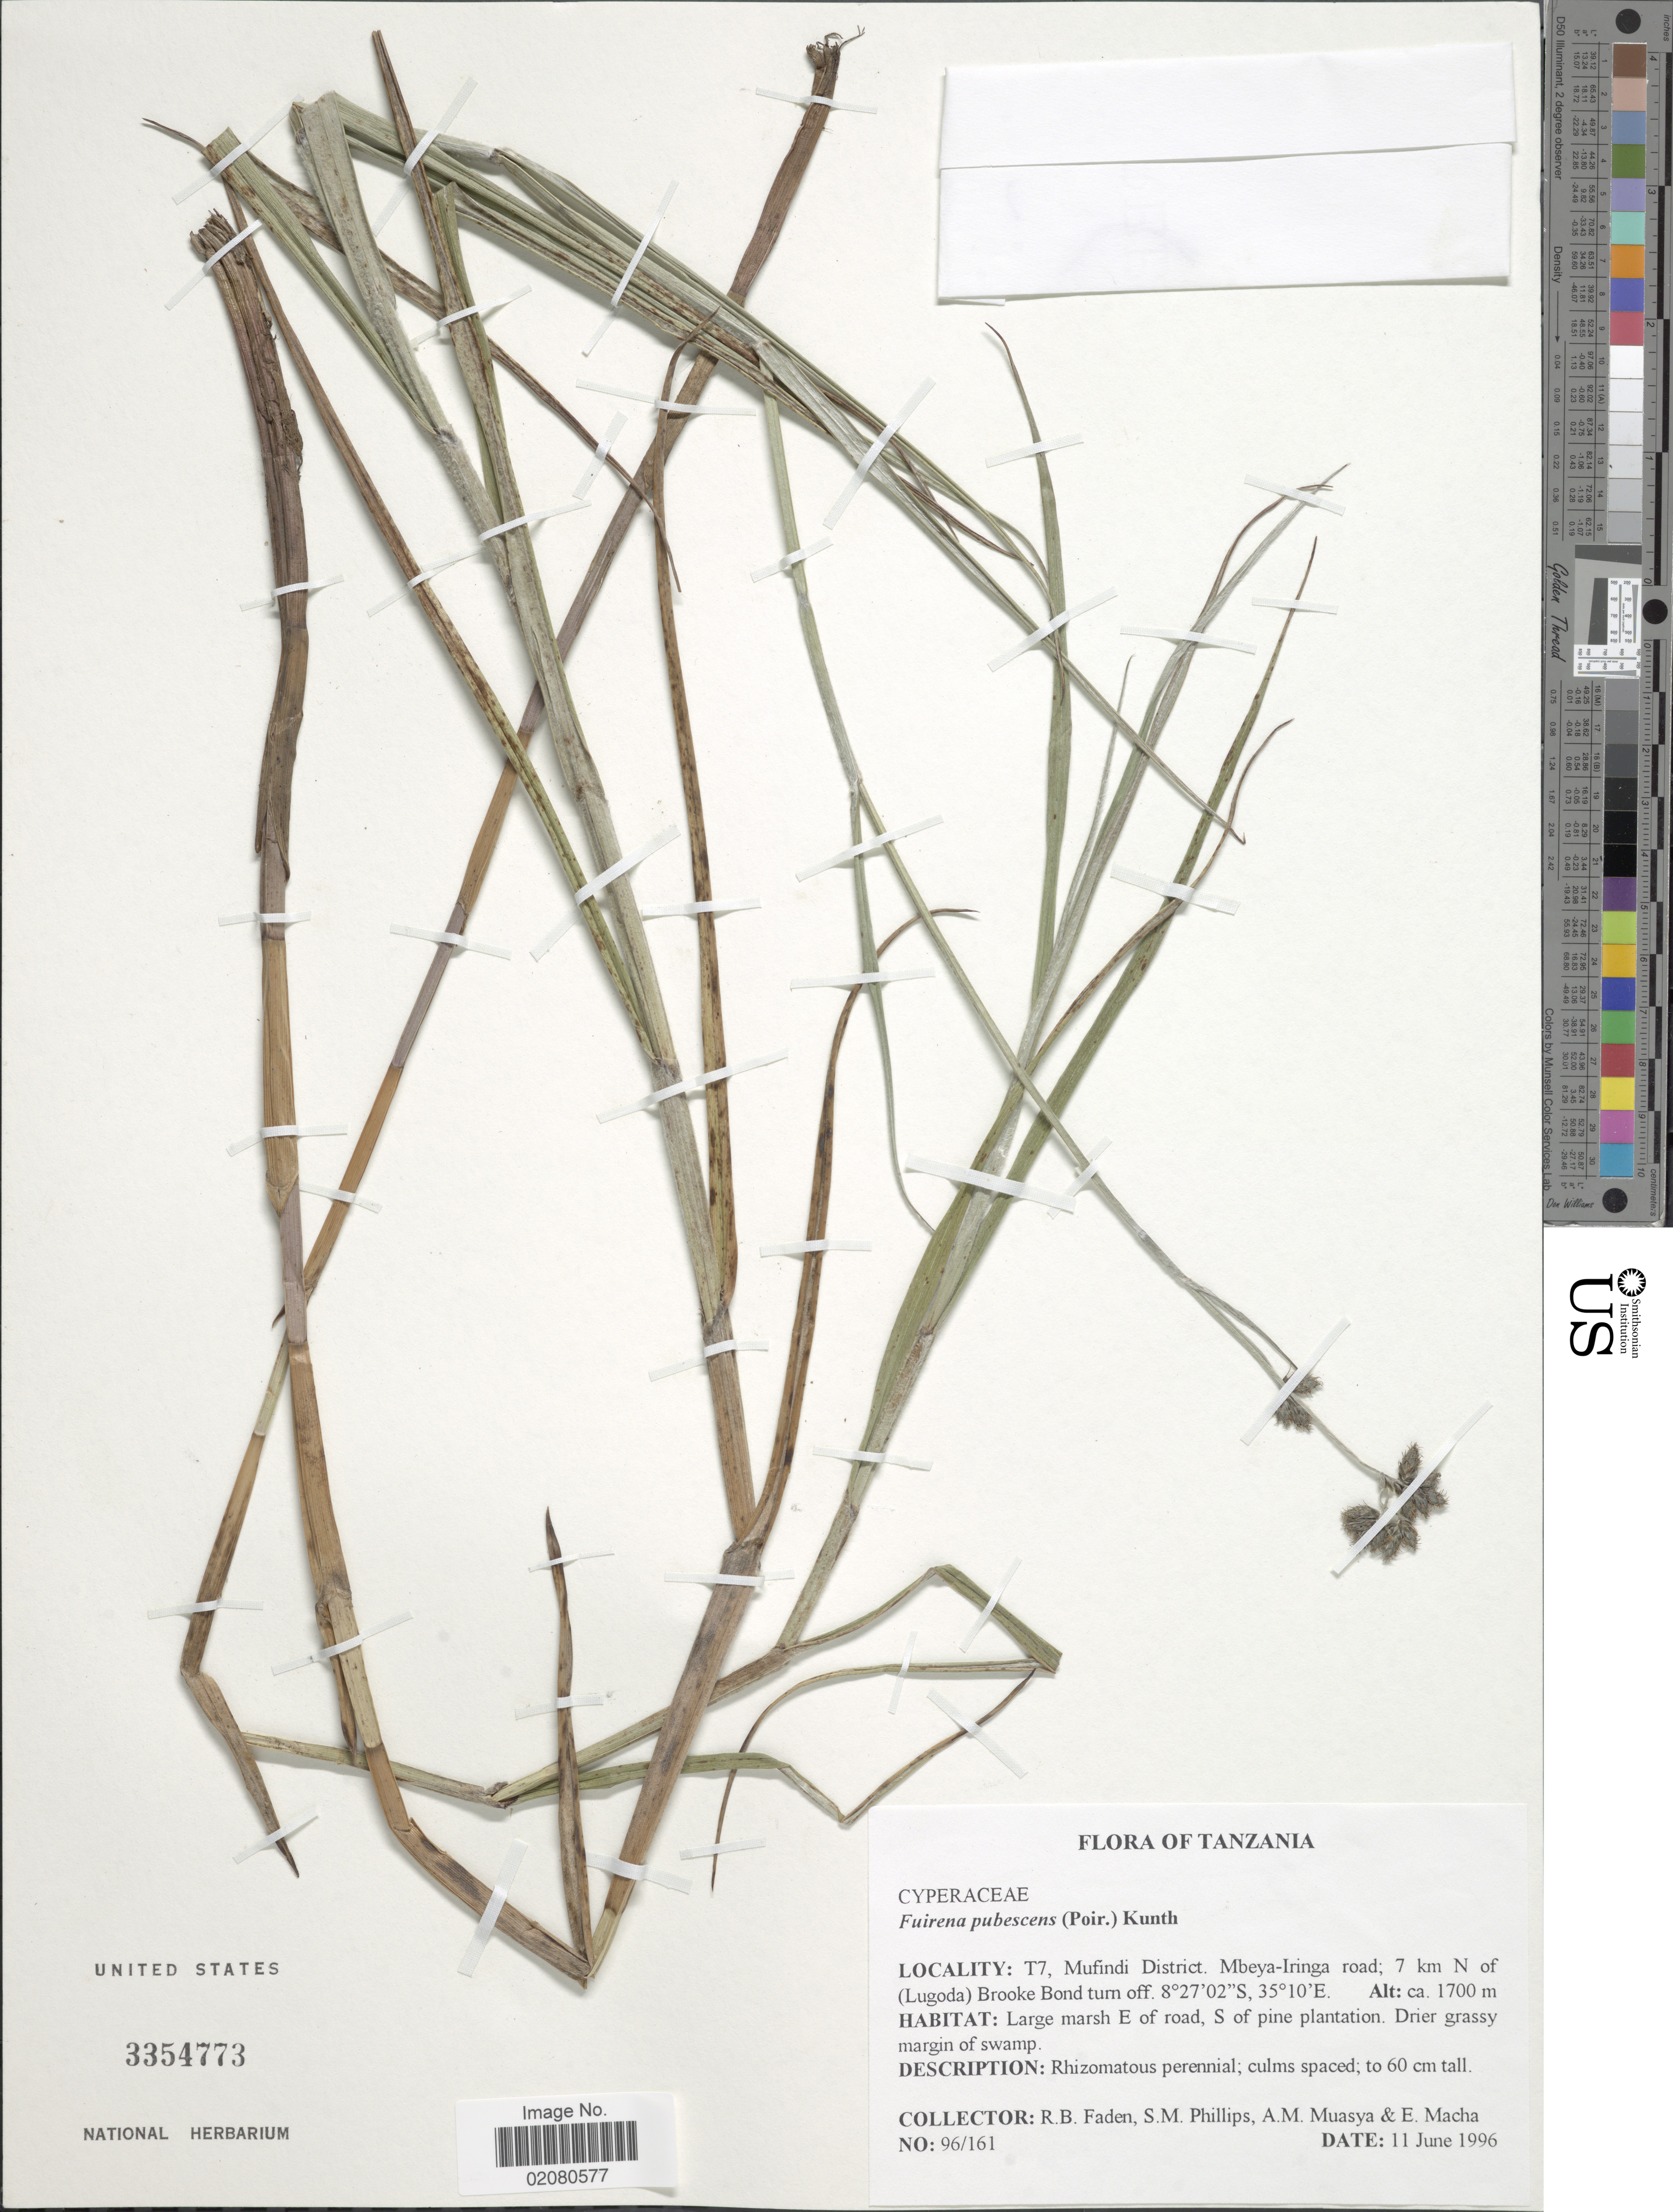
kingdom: Plantae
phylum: Tracheophyta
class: Liliopsida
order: Poales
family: Cyperaceae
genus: Fuirena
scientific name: Fuirena pubescens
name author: (Poir.) Kunth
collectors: R. B. Faden, S. M. Phillips, A. Muasya & E. Macha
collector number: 96/161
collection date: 1996-06-11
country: Tanzania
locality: T7, Mufundi District, Mbeya-Iringa road, 7 km N of (Lugoda)Brook Bond turn off.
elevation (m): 1700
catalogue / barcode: US 3354773